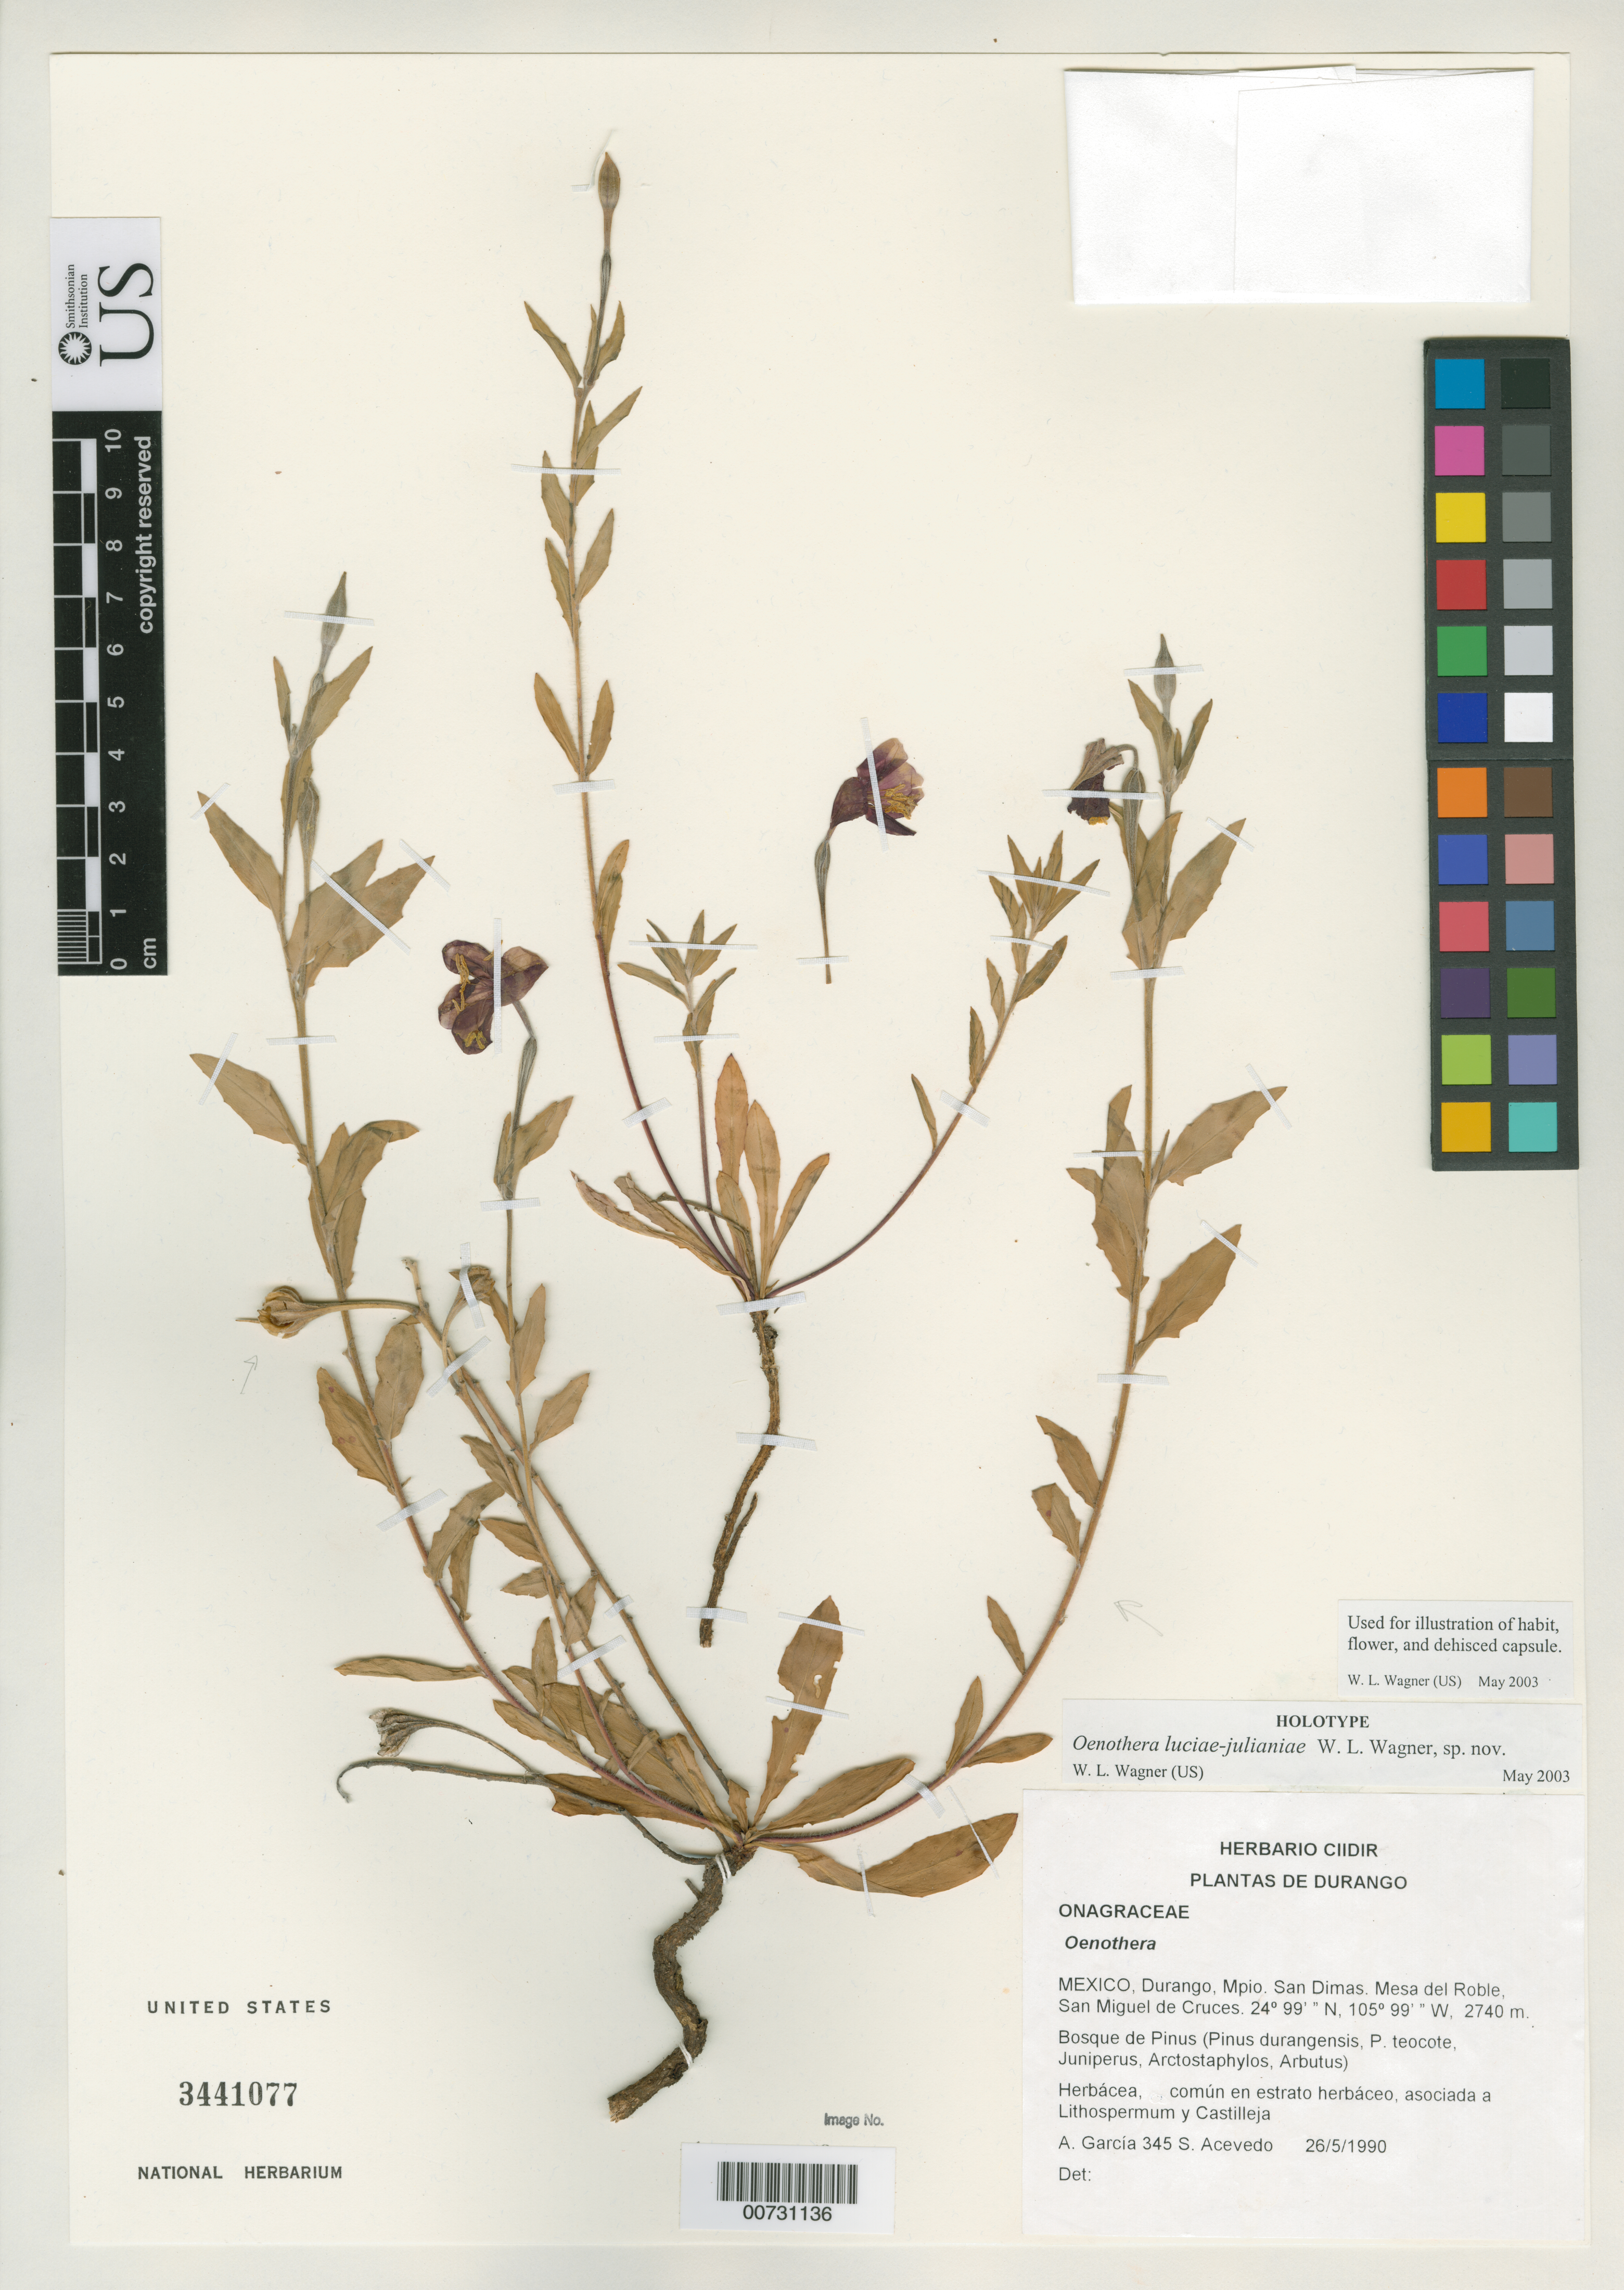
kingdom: Plantae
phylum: Tracheophyta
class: Magnoliopsida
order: Myrtales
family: Onagraceae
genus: Oenothera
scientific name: Oenothera luciae-julianiae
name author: W.L. Wagner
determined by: Wagner, W. L., (BOT), Smithsonian Institution - National Museum of Natural History (UNITED STATES)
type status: Holotype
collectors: A. García & S. Acevedo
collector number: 345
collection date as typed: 26 May 1990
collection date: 1990-05-26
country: Mexico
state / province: Durango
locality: Durango, Mpio. San Dimas. Mesa del Roble, San Miguel de Cruces.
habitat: Bosque de Pinus (Pinus durangensis, P. teocote, Juniperus, Arctostaphylos, Arbutus).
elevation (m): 2740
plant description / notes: Label gives coordinates as "24° 99' N 105° 99' W"; protologue cites "24.99° N, 105.99° W".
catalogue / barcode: US 3441077